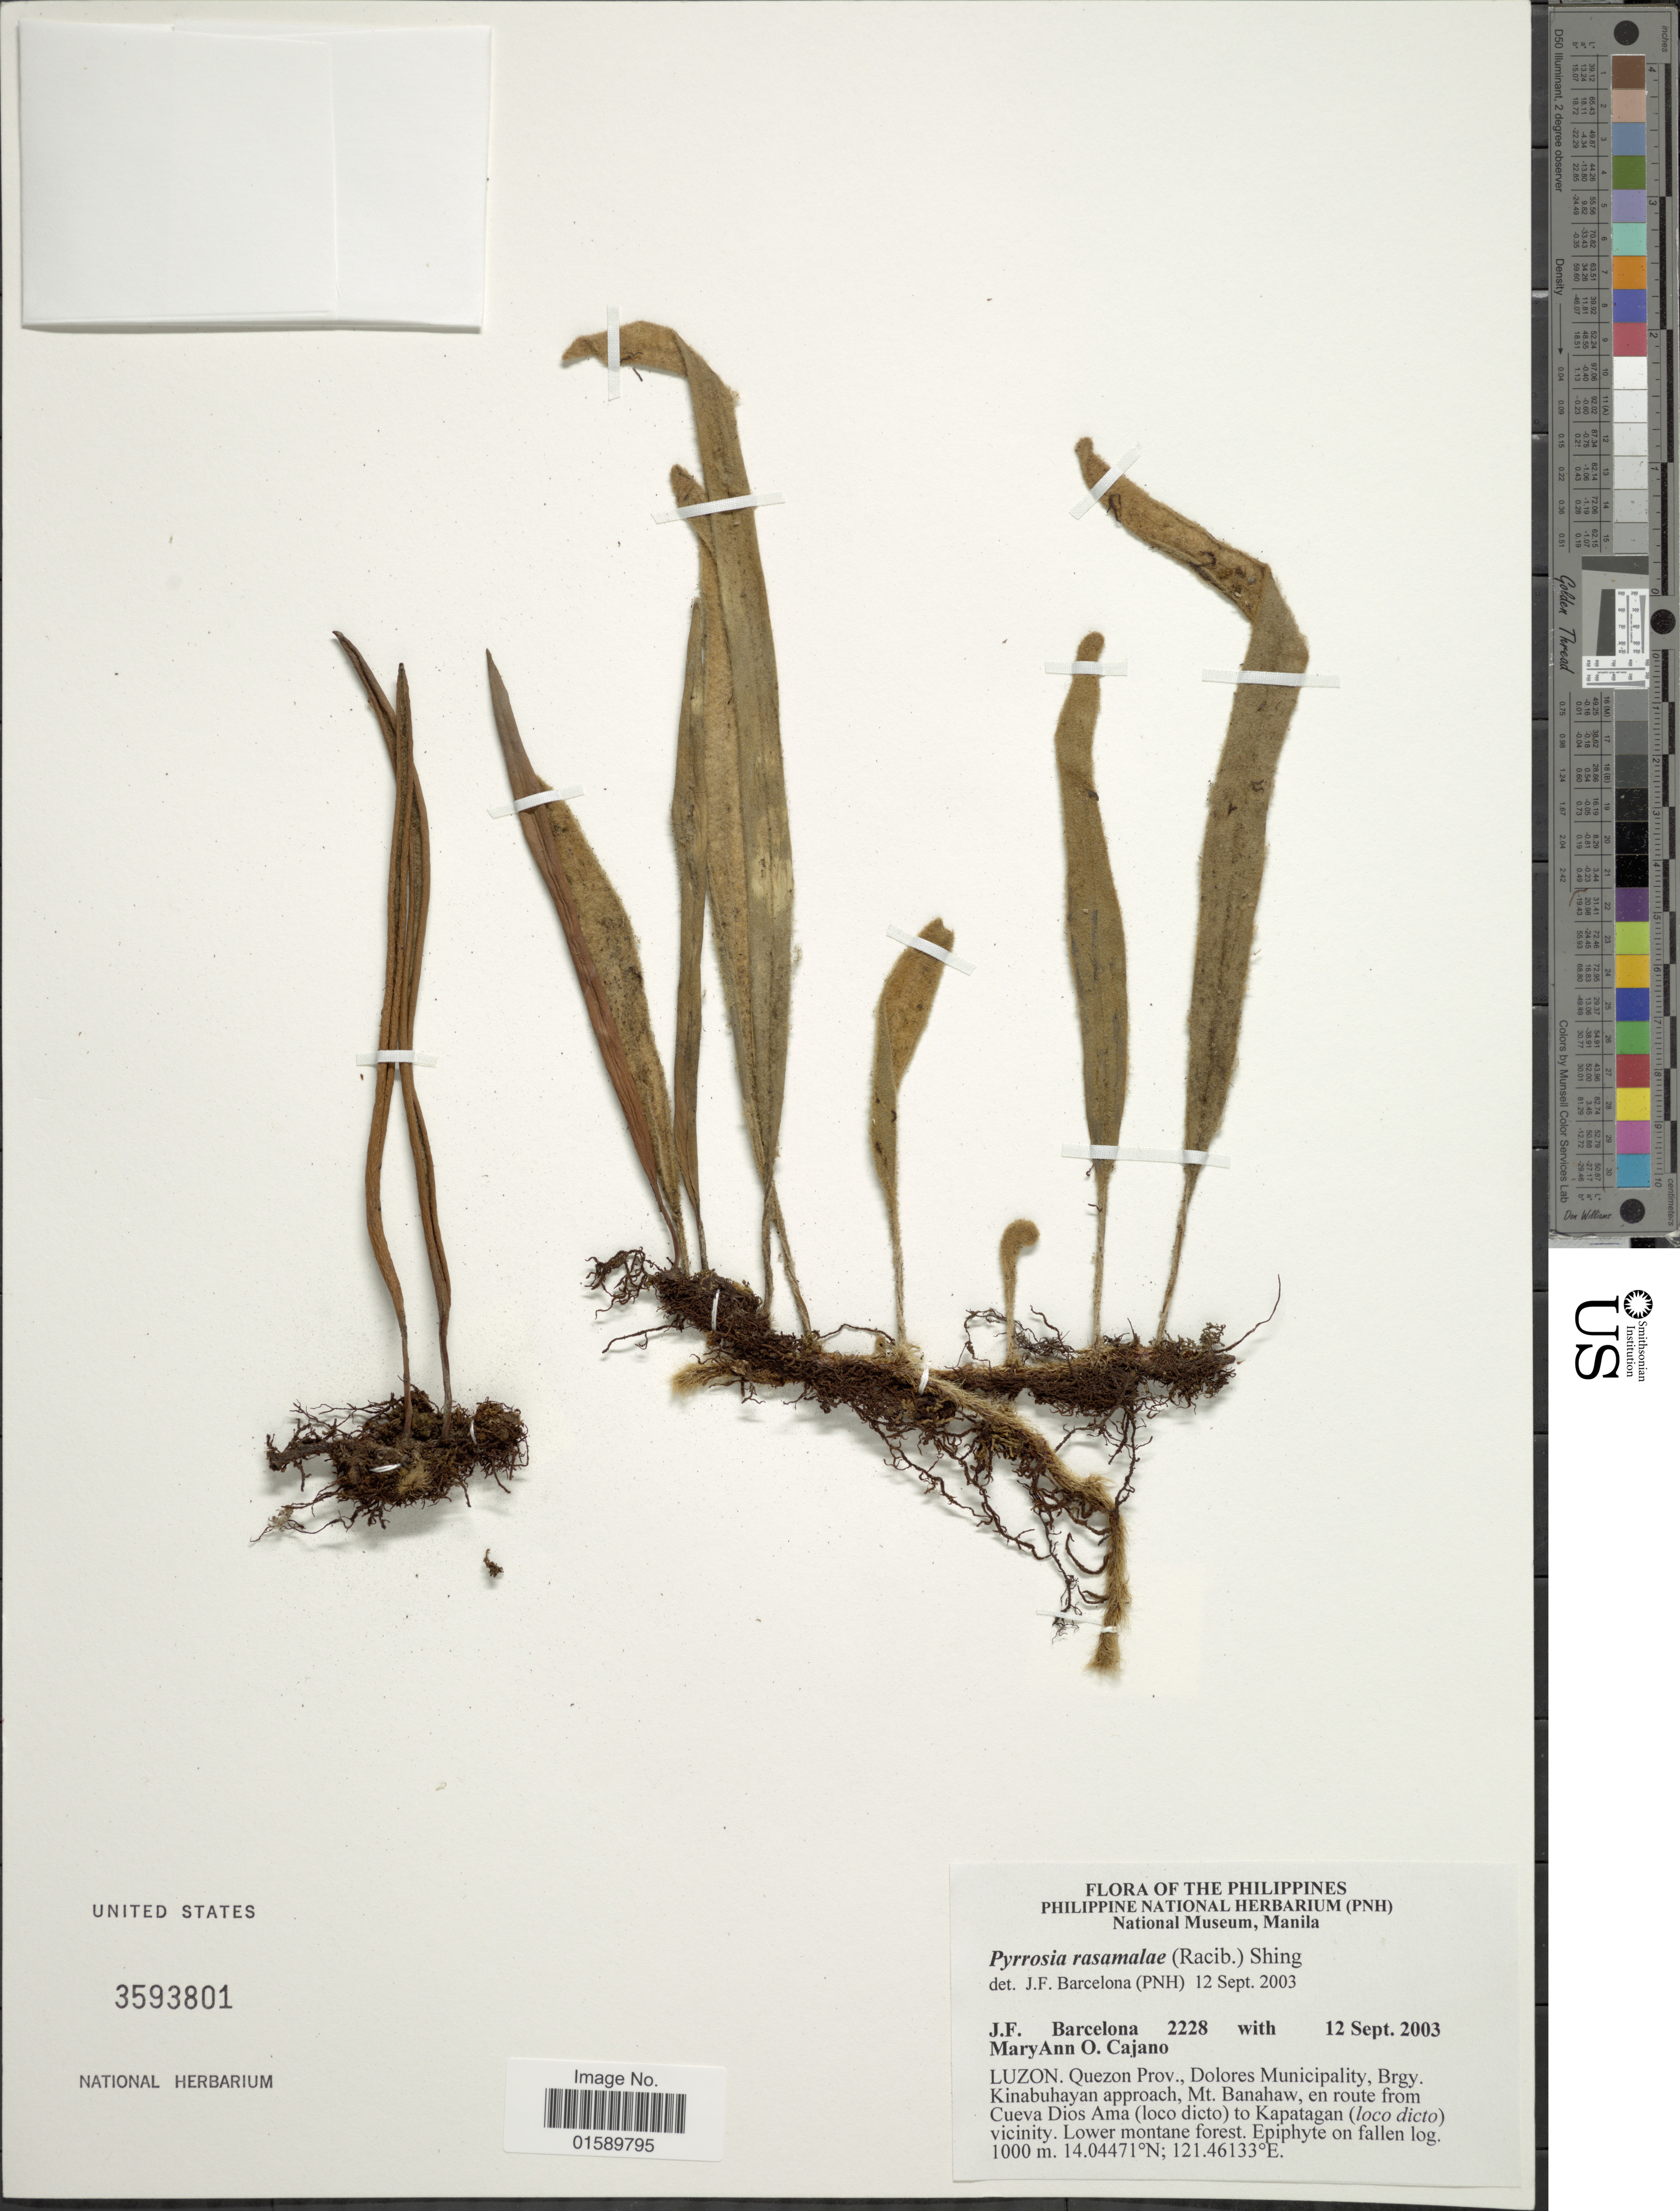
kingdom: Plantae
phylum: Tracheophyta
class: Polypodiopsida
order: Polypodiales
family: Polypodiaceae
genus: Pyrrosia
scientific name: Pyrrosia rasamalae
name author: (Racib.) K.H. Shing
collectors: J. F. Barcelona & M. Cajano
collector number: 228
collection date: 2003-09-12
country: Philippines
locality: Luzon, Quezon Prov.,, Dolores Municipality, Brgy Kinabuhayan approach, Mt. Banahaw, en route from Cueva Dios Ama (loco dicto) to Kapatagan (loco dicto) vicinity.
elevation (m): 1000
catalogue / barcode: US 3593801